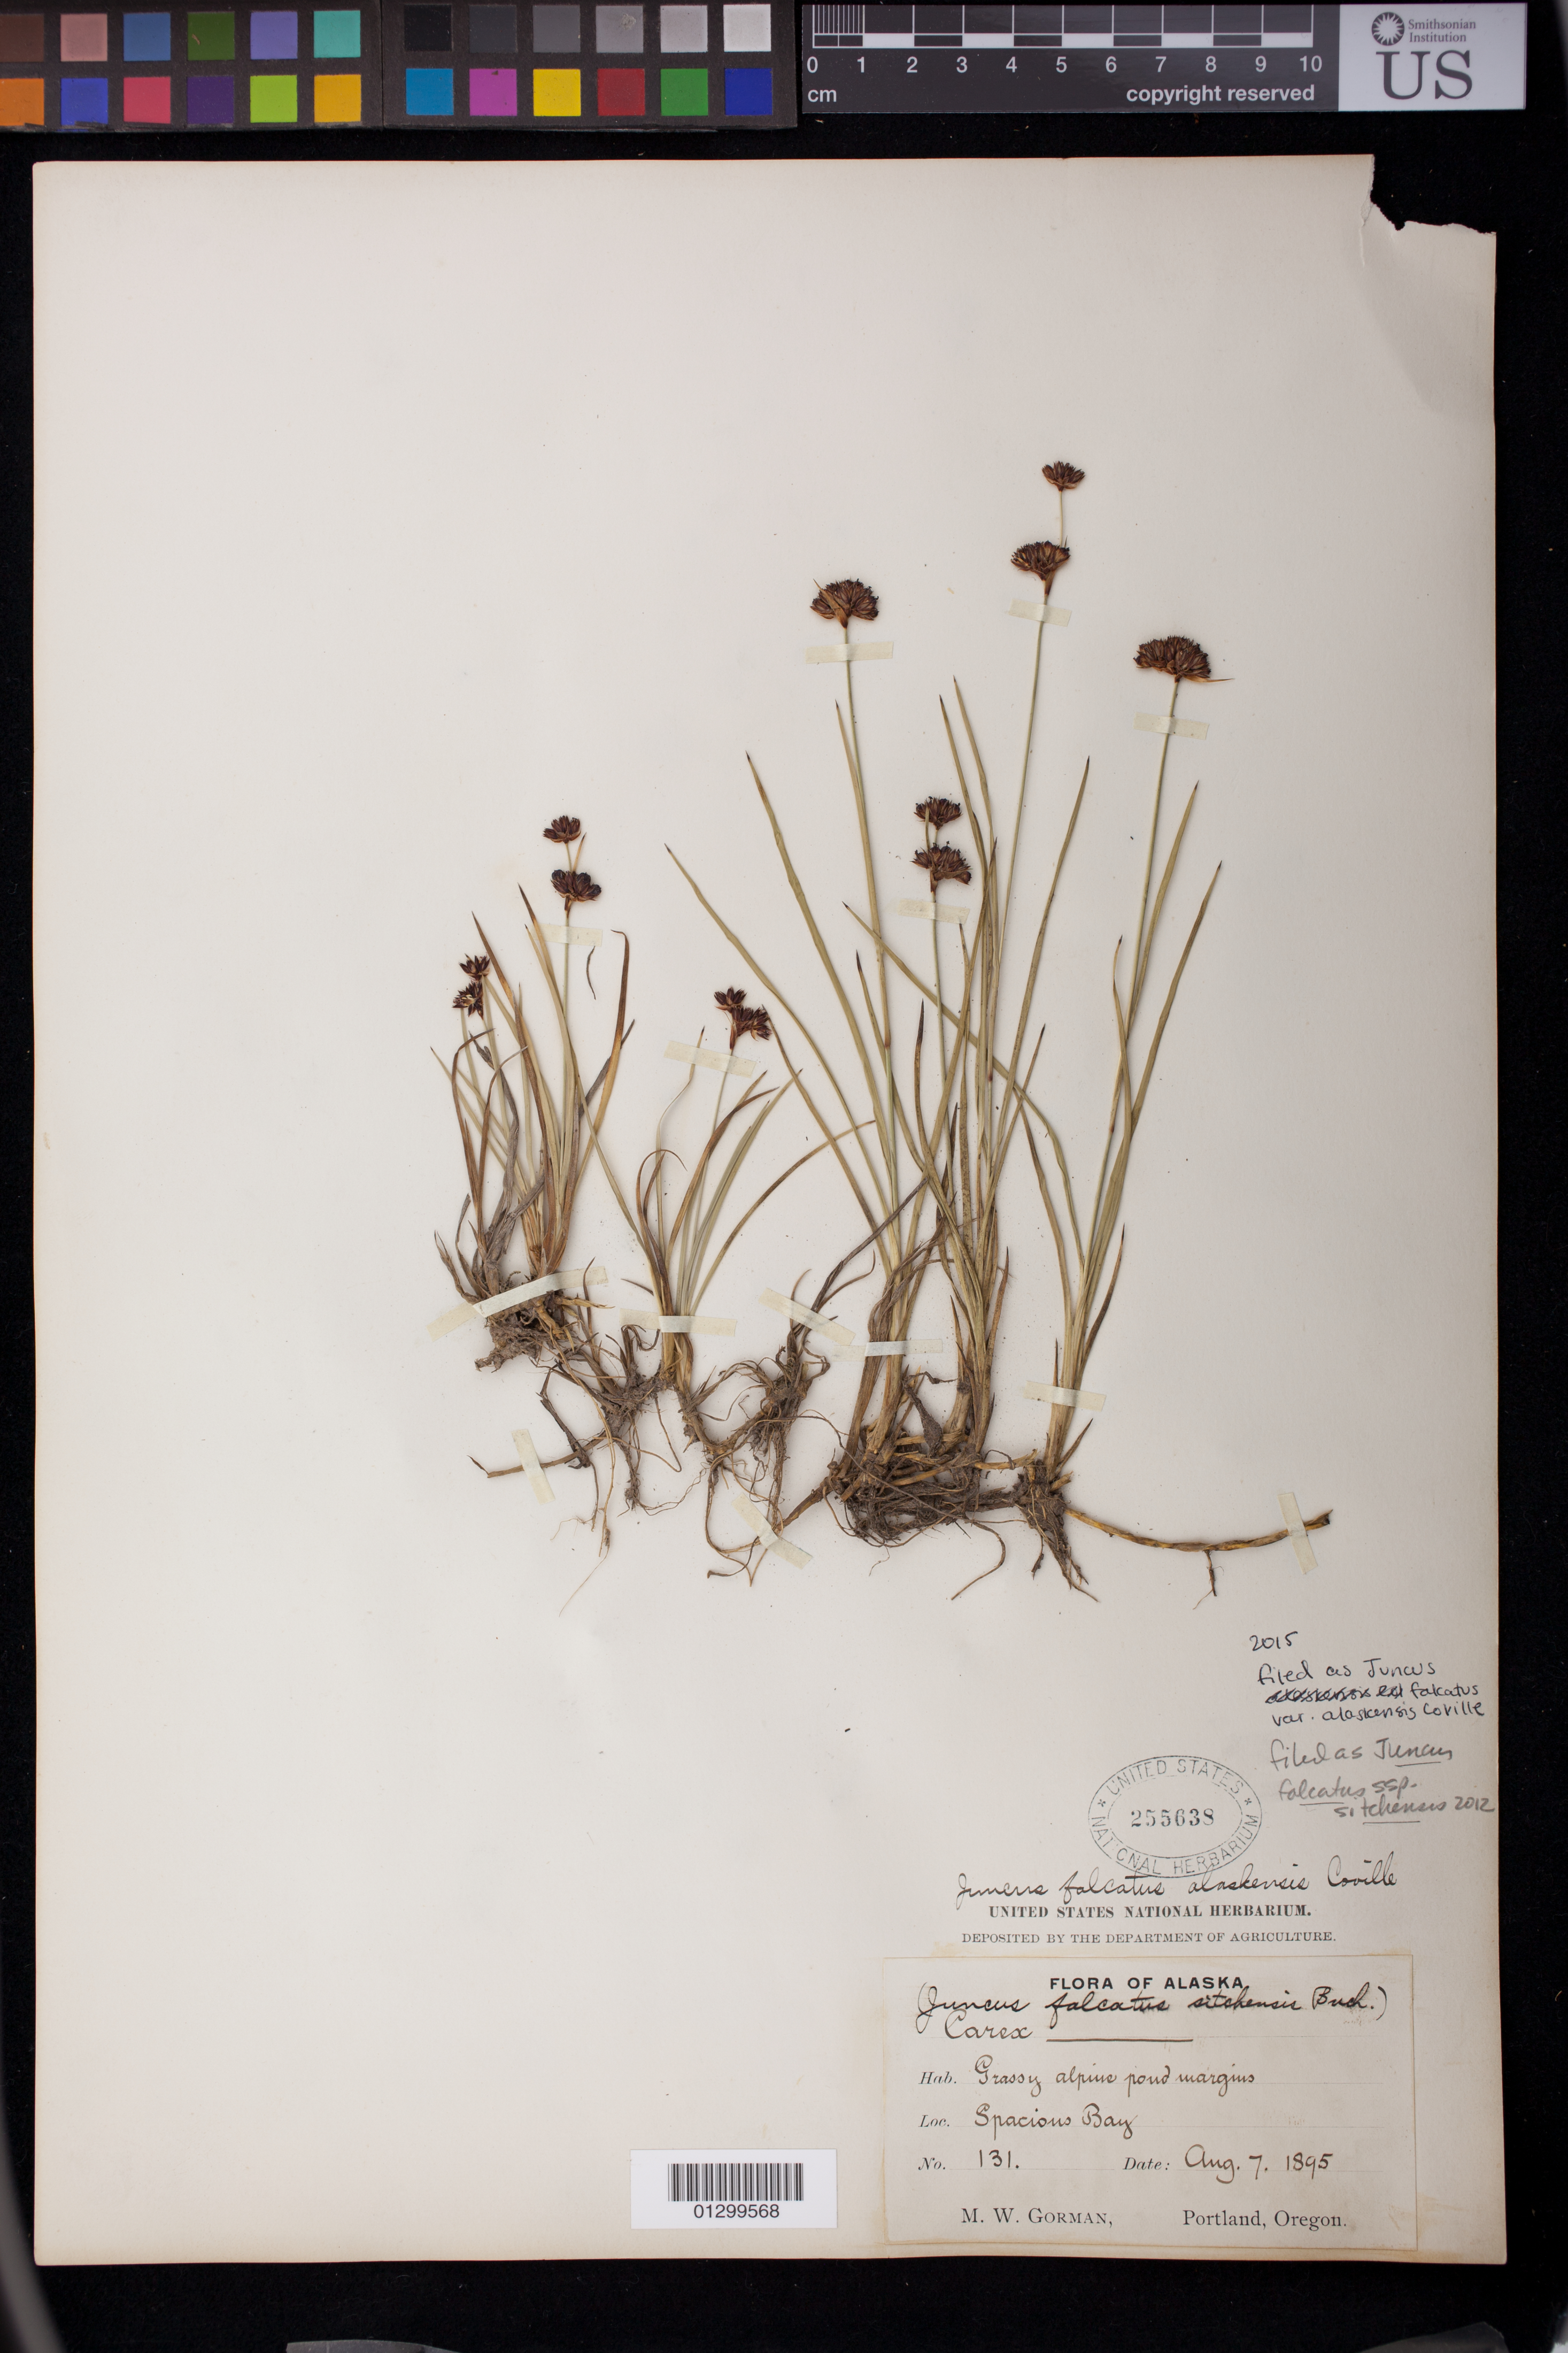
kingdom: Plantae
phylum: Tracheophyta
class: Liliopsida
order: Poales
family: Juncaceae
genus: Juncus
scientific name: Juncus falcatus var. alaskensis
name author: Coville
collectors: M. W. Gorman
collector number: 131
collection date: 1895-08-07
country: United States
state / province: Alaska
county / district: Ketchikan Gateway Borough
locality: Spacious Bay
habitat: Grassy alpine pond margins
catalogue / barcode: US 255638